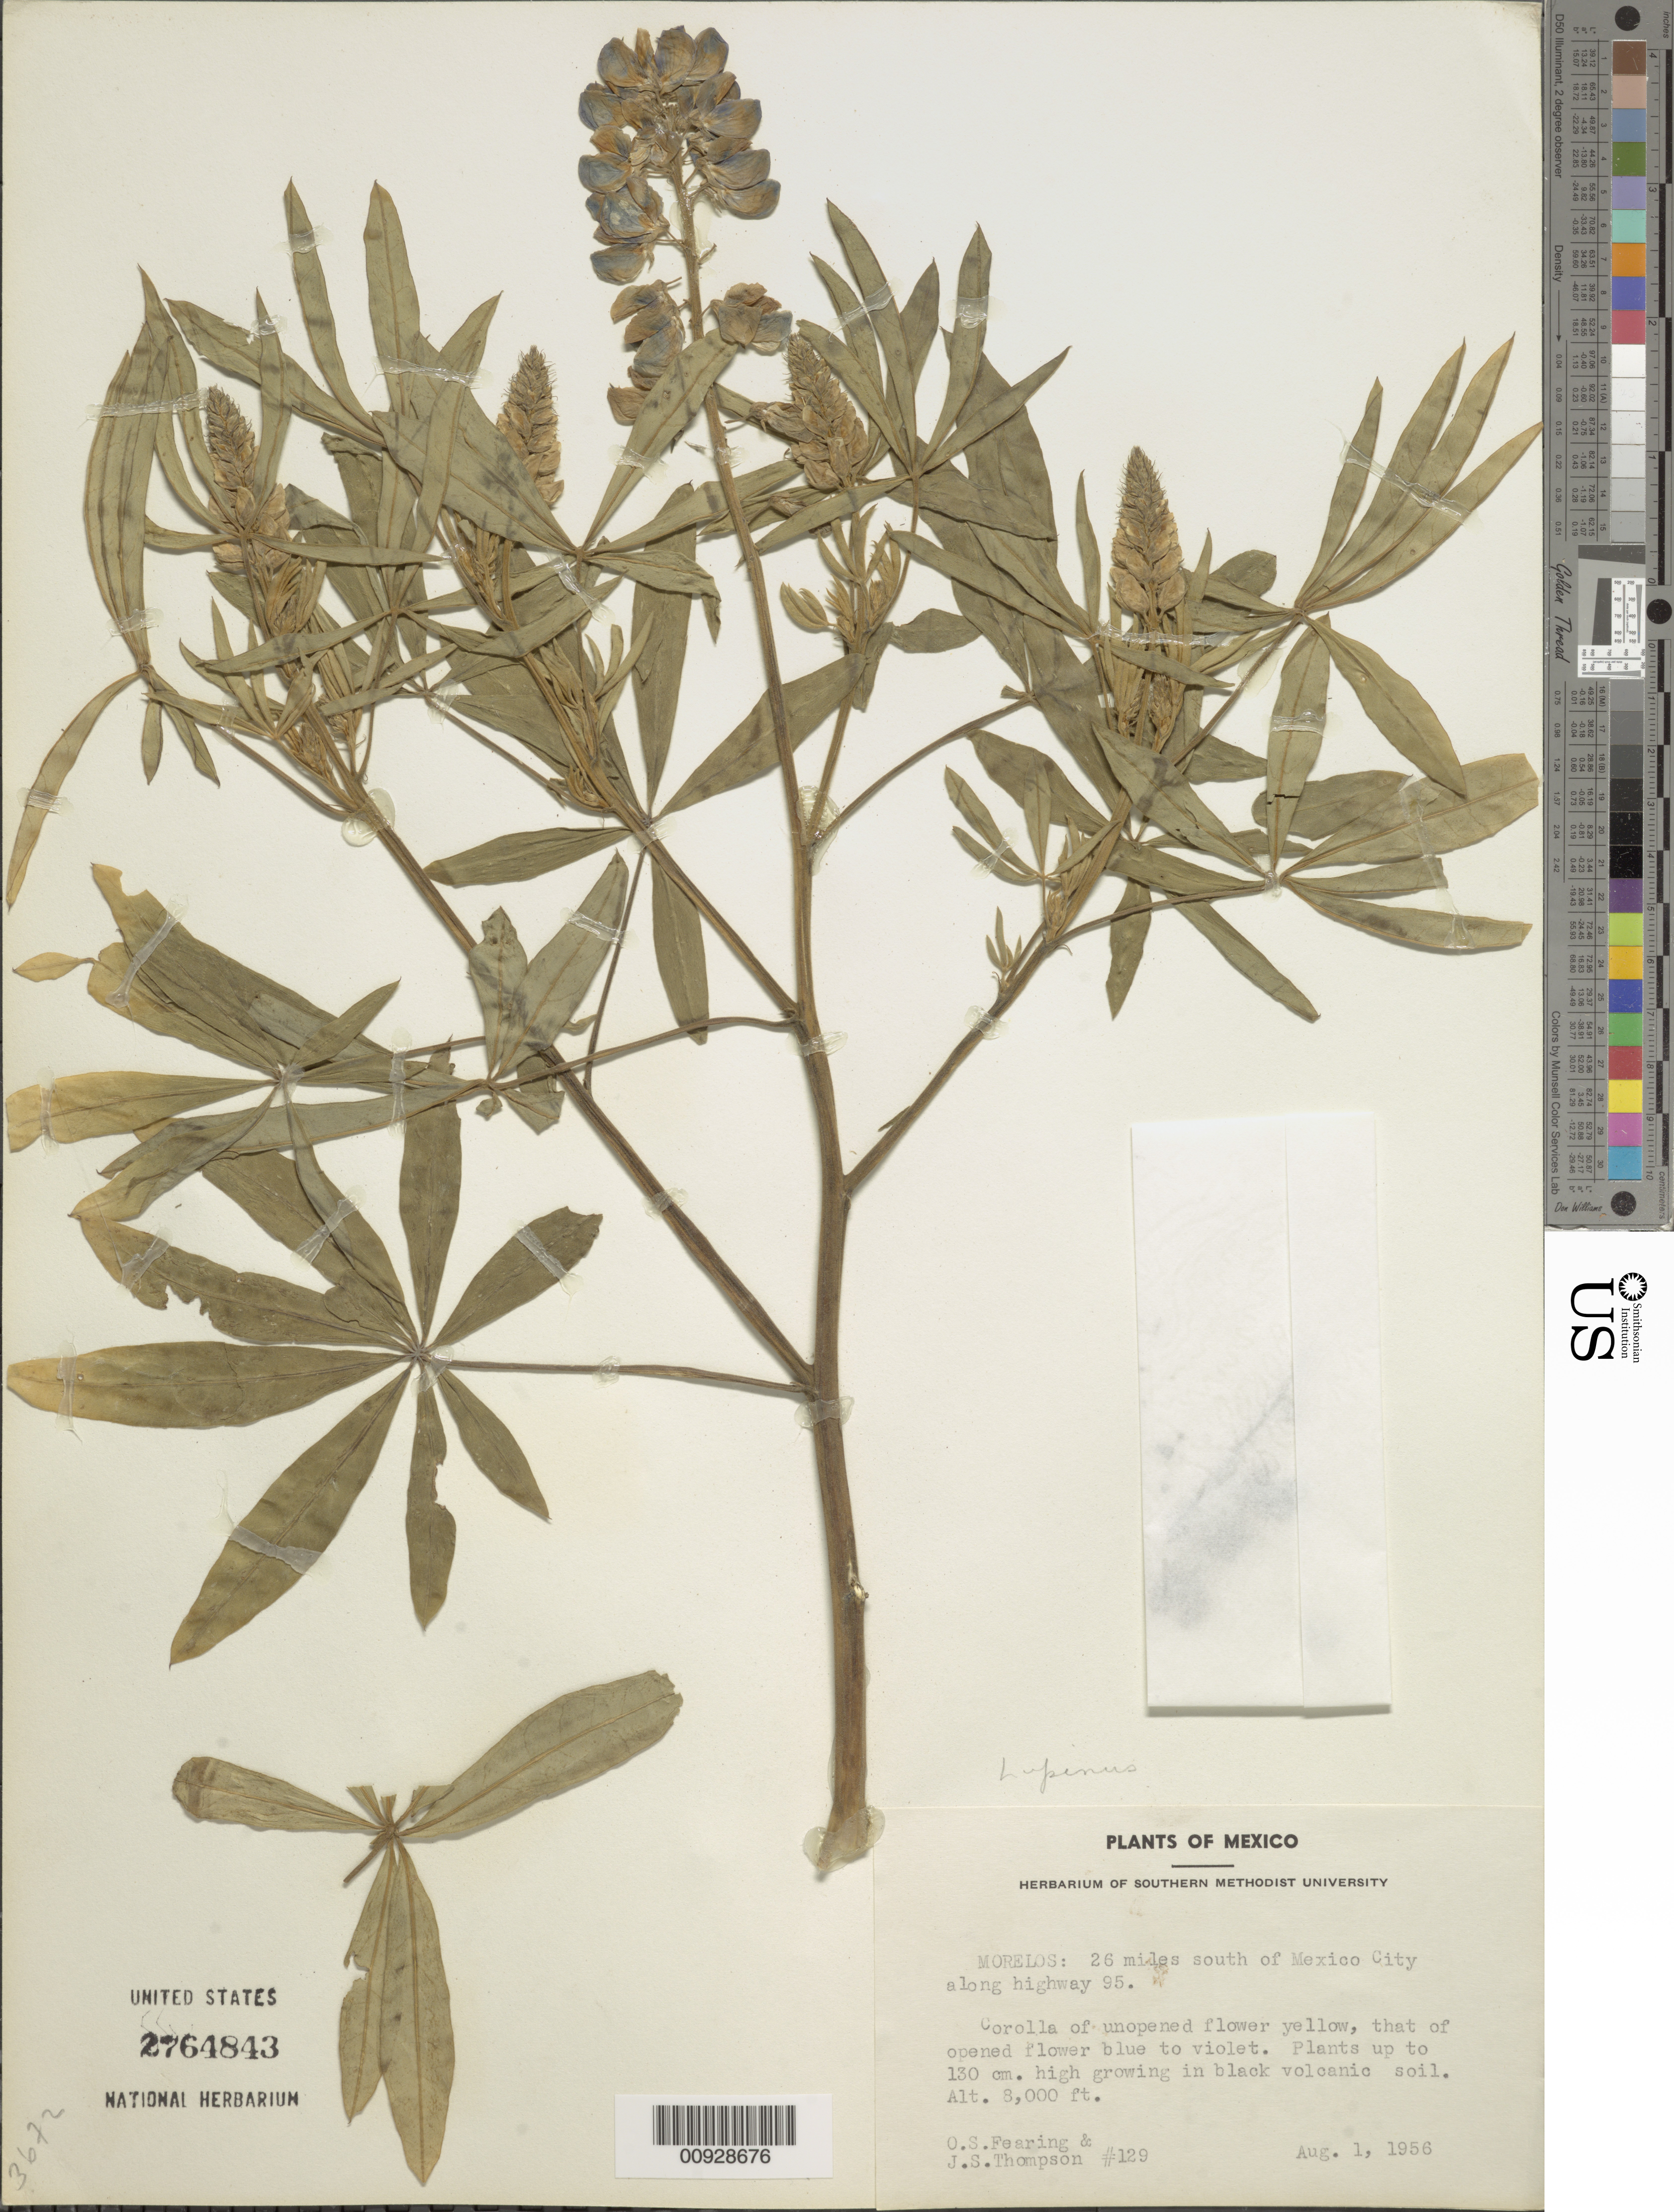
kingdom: Plantae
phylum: Tracheophyta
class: Magnoliopsida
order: Fabales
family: Fabaceae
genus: Lupinus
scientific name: Lupinus sp.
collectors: O. S. Fearing, J. S. Thompson & B. L. Turner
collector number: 129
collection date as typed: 01 Aug 1956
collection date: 1956-08-01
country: Mexico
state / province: Morelos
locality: Morelos: 26 miles south of Mexico City along highway 95.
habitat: Growing in black volcanic soil.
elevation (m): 2438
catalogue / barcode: US 2764843